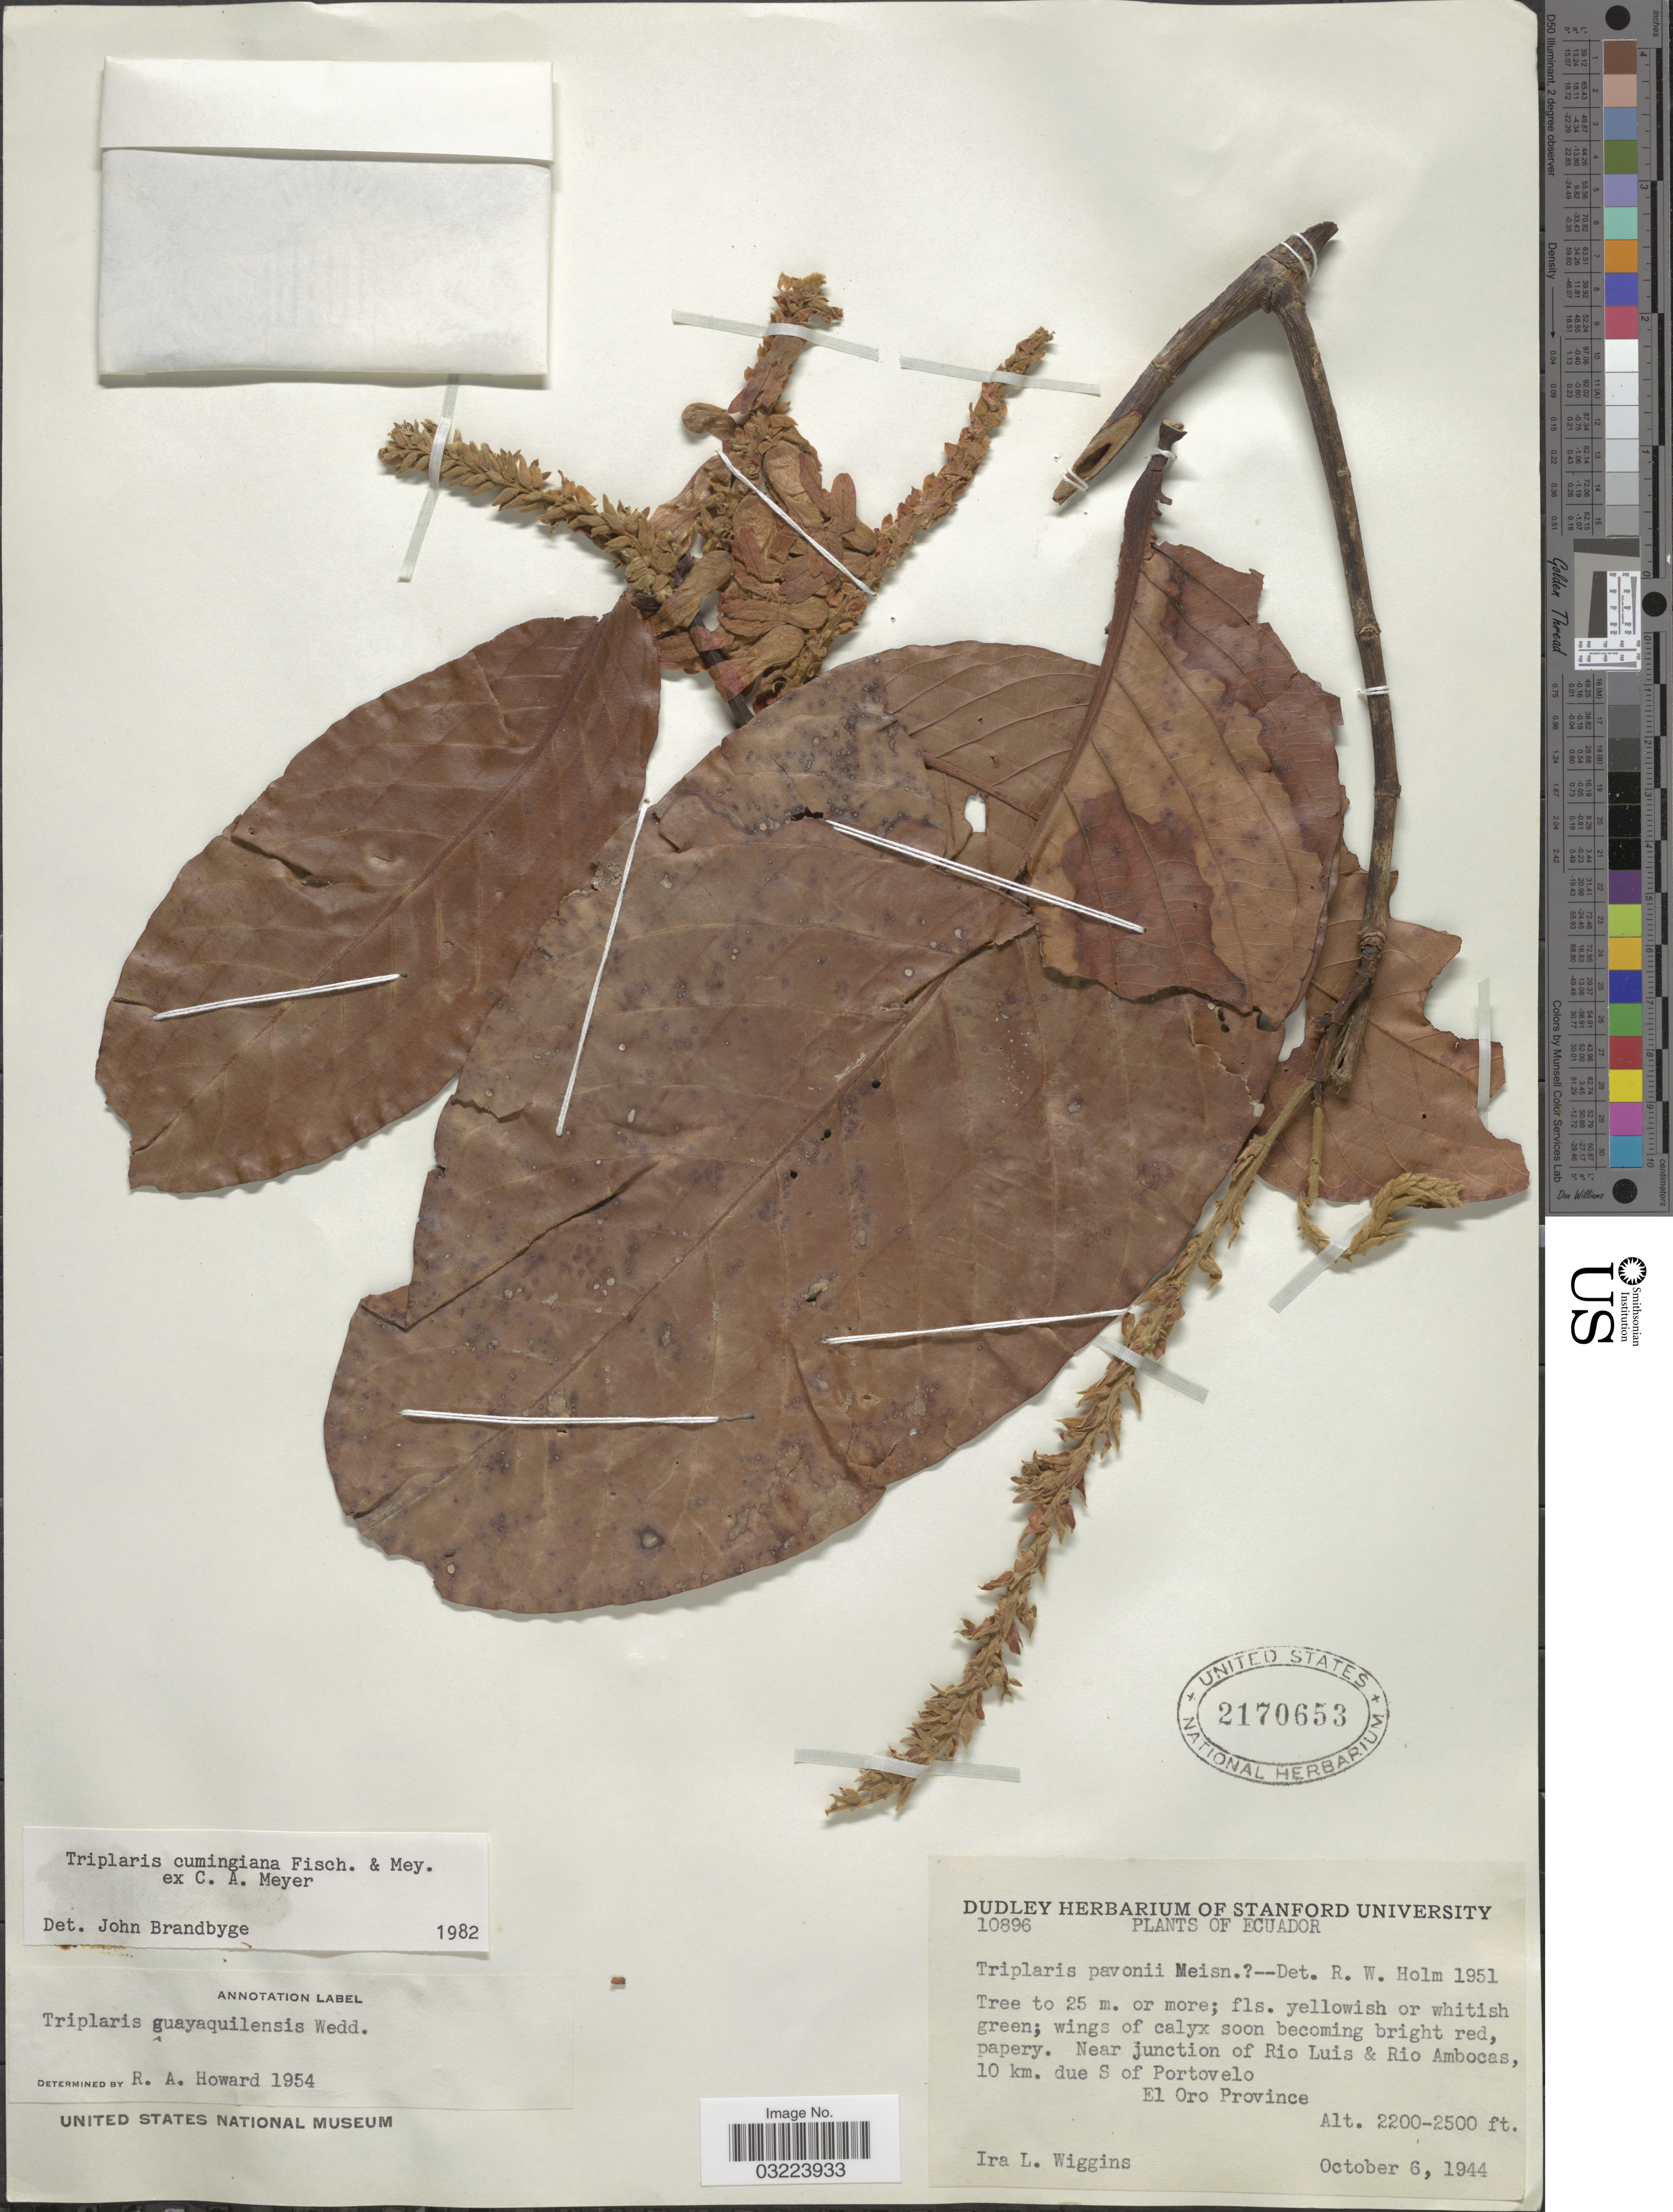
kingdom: Plantae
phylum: Tracheophyta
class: Magnoliopsida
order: Caryophyllales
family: Polygonaceae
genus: Triplaris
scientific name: Triplaris cumingiana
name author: Fisch. & C.A. Mey. ex C.A. Mey.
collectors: I. L. Wiggins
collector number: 10896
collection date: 1944-10-06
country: Ecuador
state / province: El Oro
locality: Near junction of Rio Luis & Rio Ambocas, 10 km. due S of Portovelo.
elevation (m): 671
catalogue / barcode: US 2170653